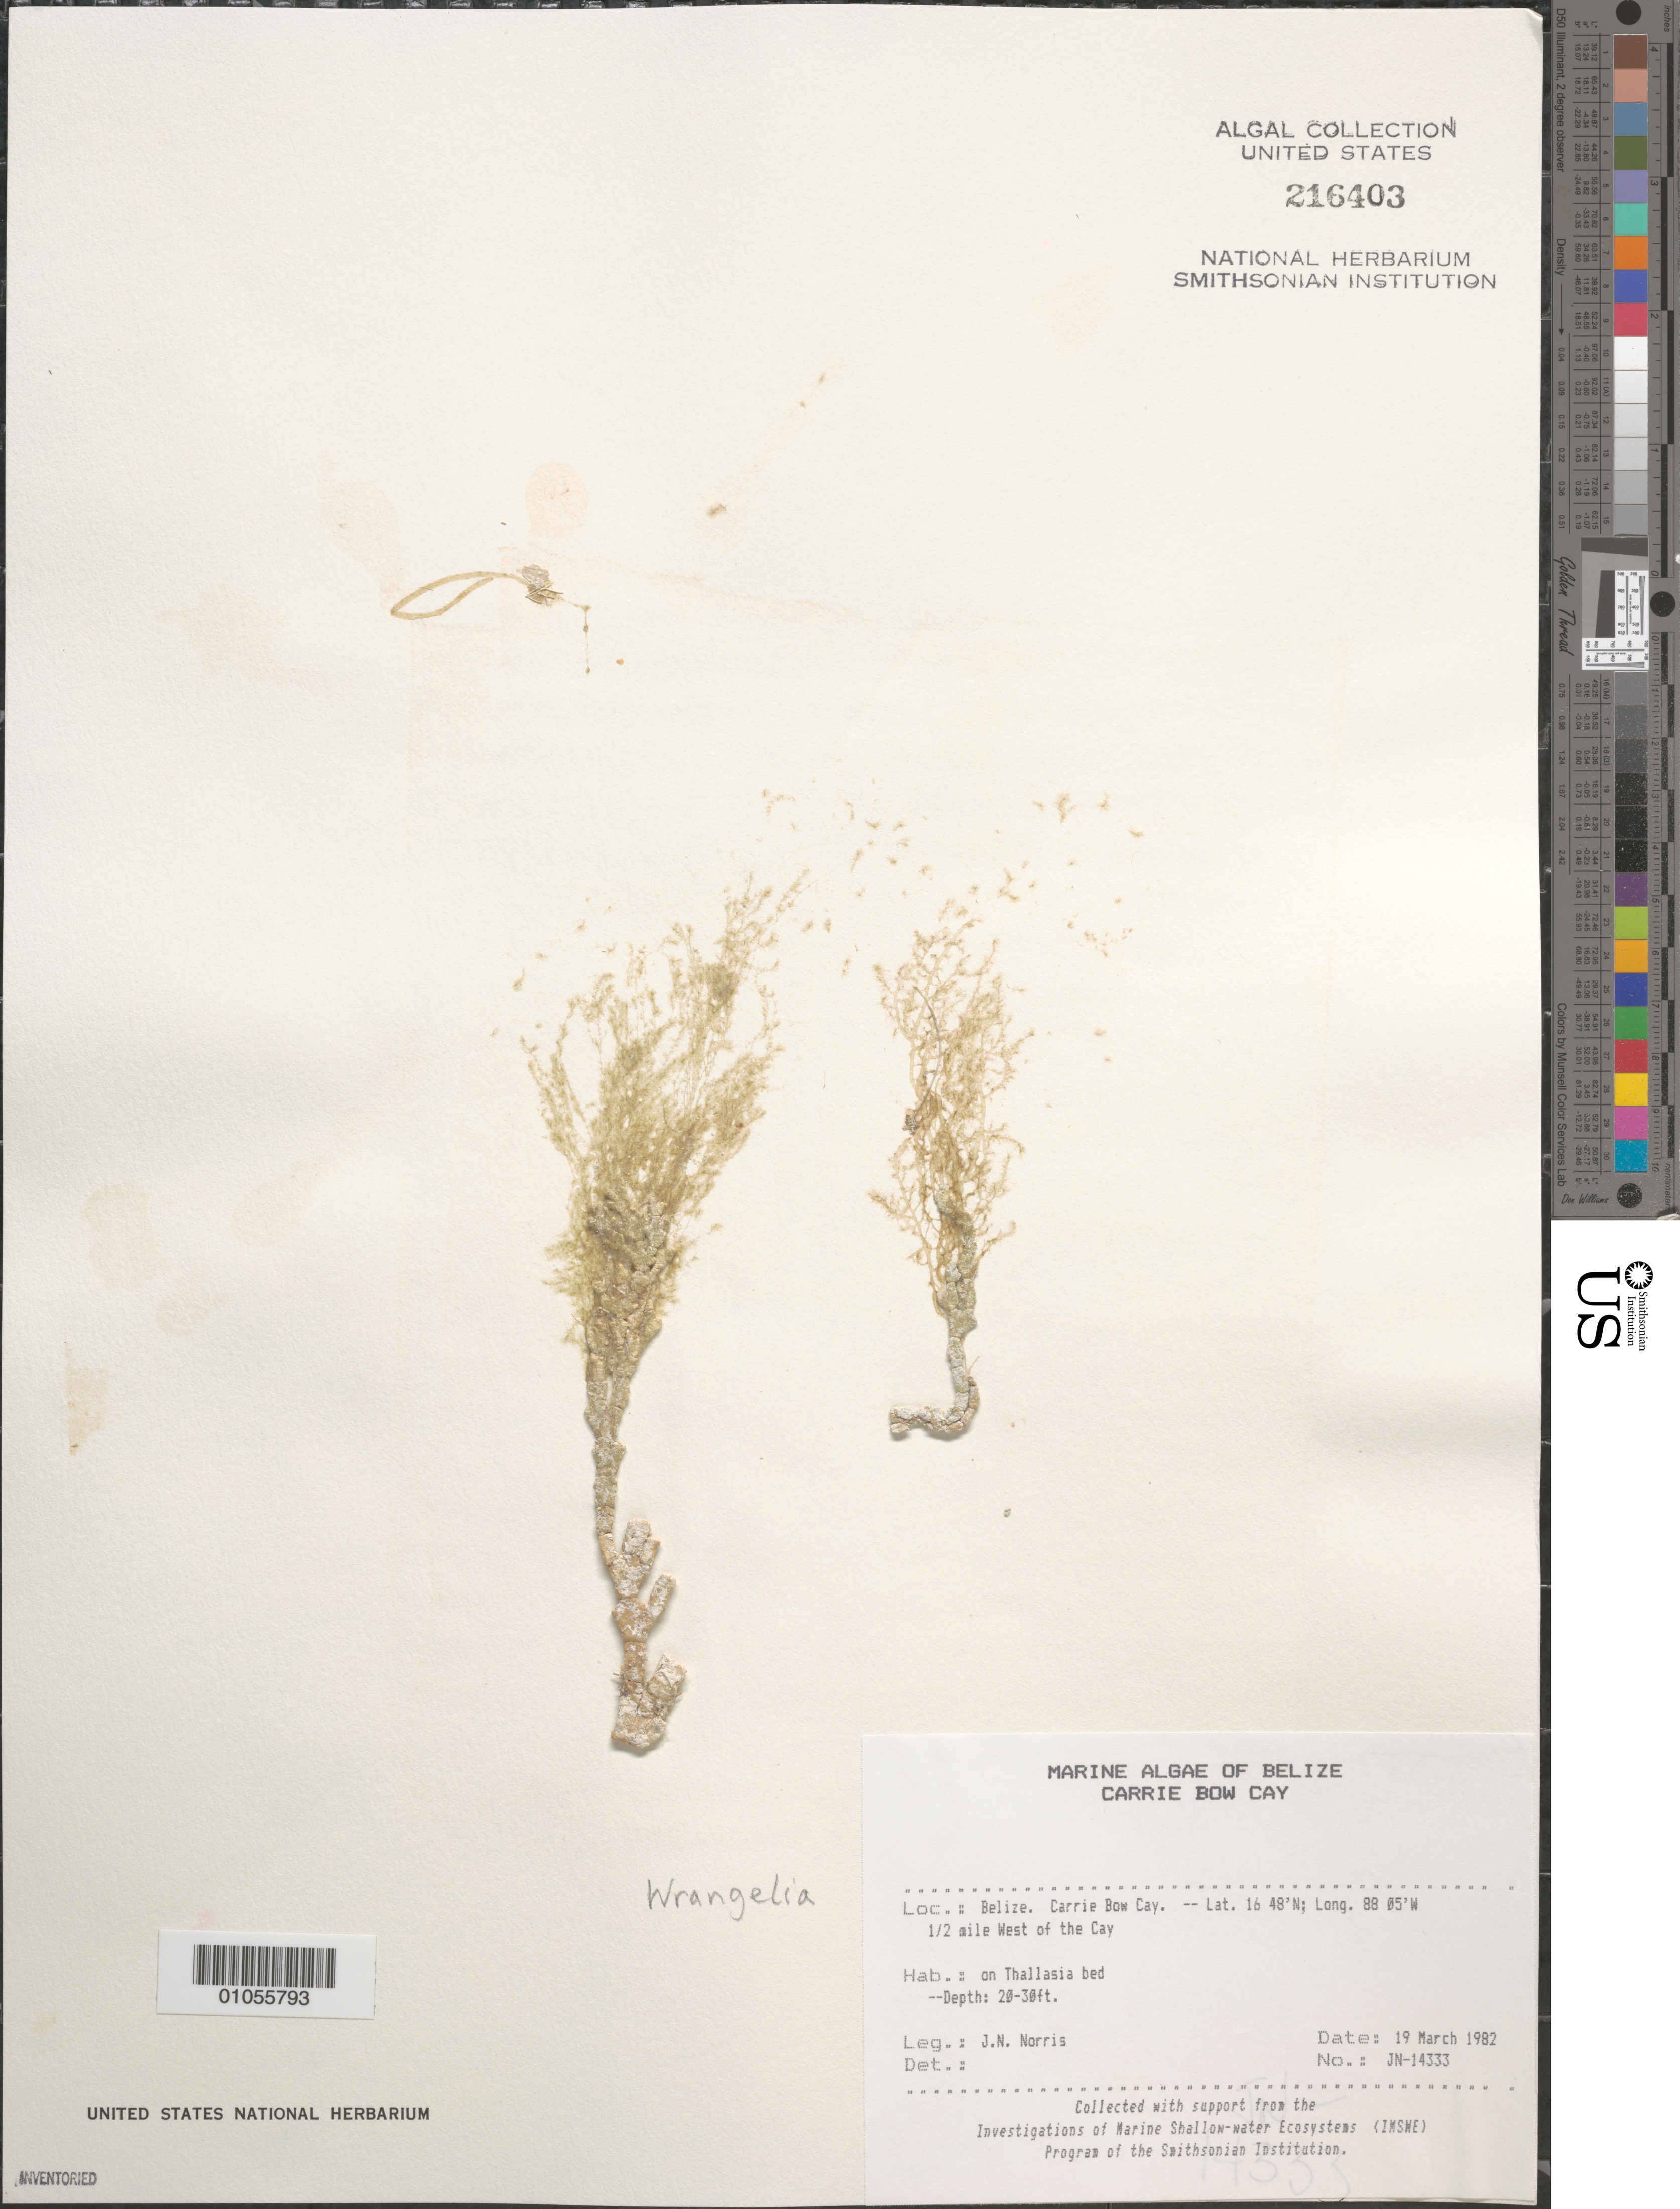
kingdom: Plantae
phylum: Rhodophyta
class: Florideophyceae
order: Ceramiales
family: Wrangeliaceae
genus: Wrangelia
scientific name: Wrangelia sp.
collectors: J. N. Norris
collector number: JN-14333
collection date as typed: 19 Mar 1982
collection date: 1982-03-19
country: Belize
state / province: Stann Creek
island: Carrie Bow Cay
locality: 1/2 mile west of Carrie Bow Cay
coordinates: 16 48'N, 88 05'W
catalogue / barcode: US 216403